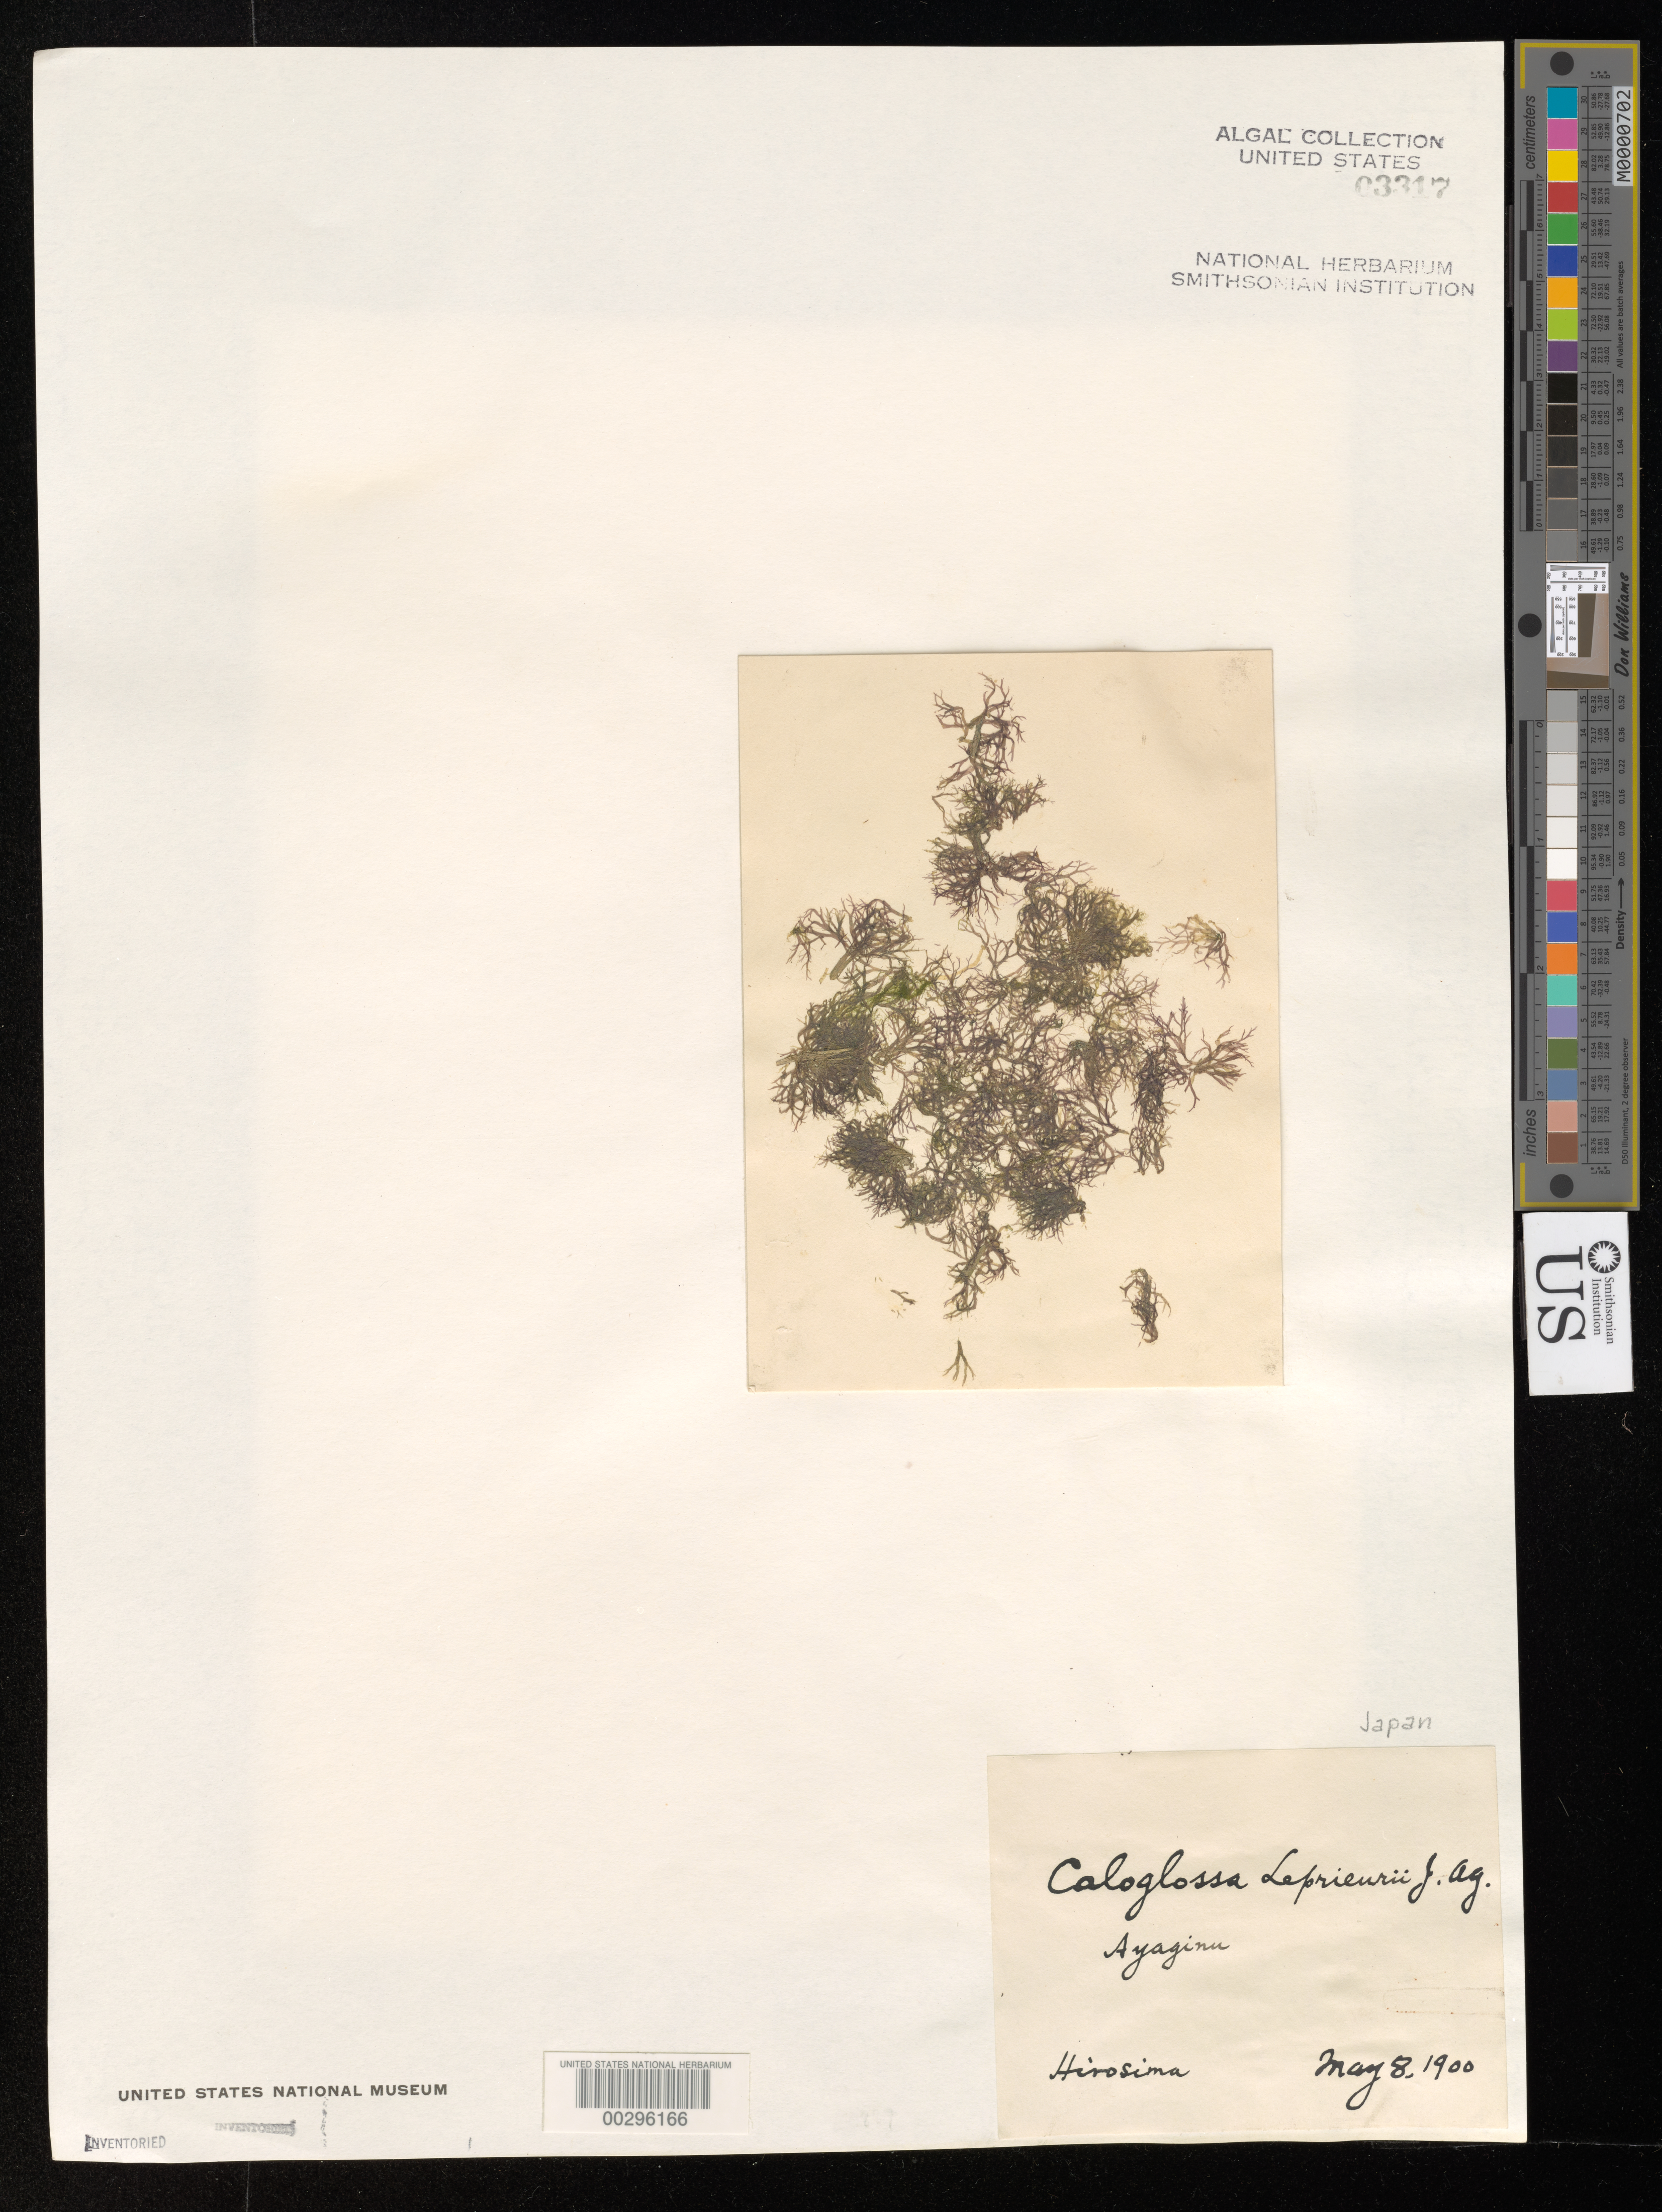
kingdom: Plantae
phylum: Rhodophyta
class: Florideophyceae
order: Ceramiales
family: Delesseriaceae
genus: Caloglossa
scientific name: Caloglossa leprieurii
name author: (Mont.) G. Martens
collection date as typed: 08 May 1900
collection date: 1900-05-08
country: Japan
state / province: Hirosima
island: Honshu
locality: Hiroshima (Hirosima)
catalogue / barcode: US 3317